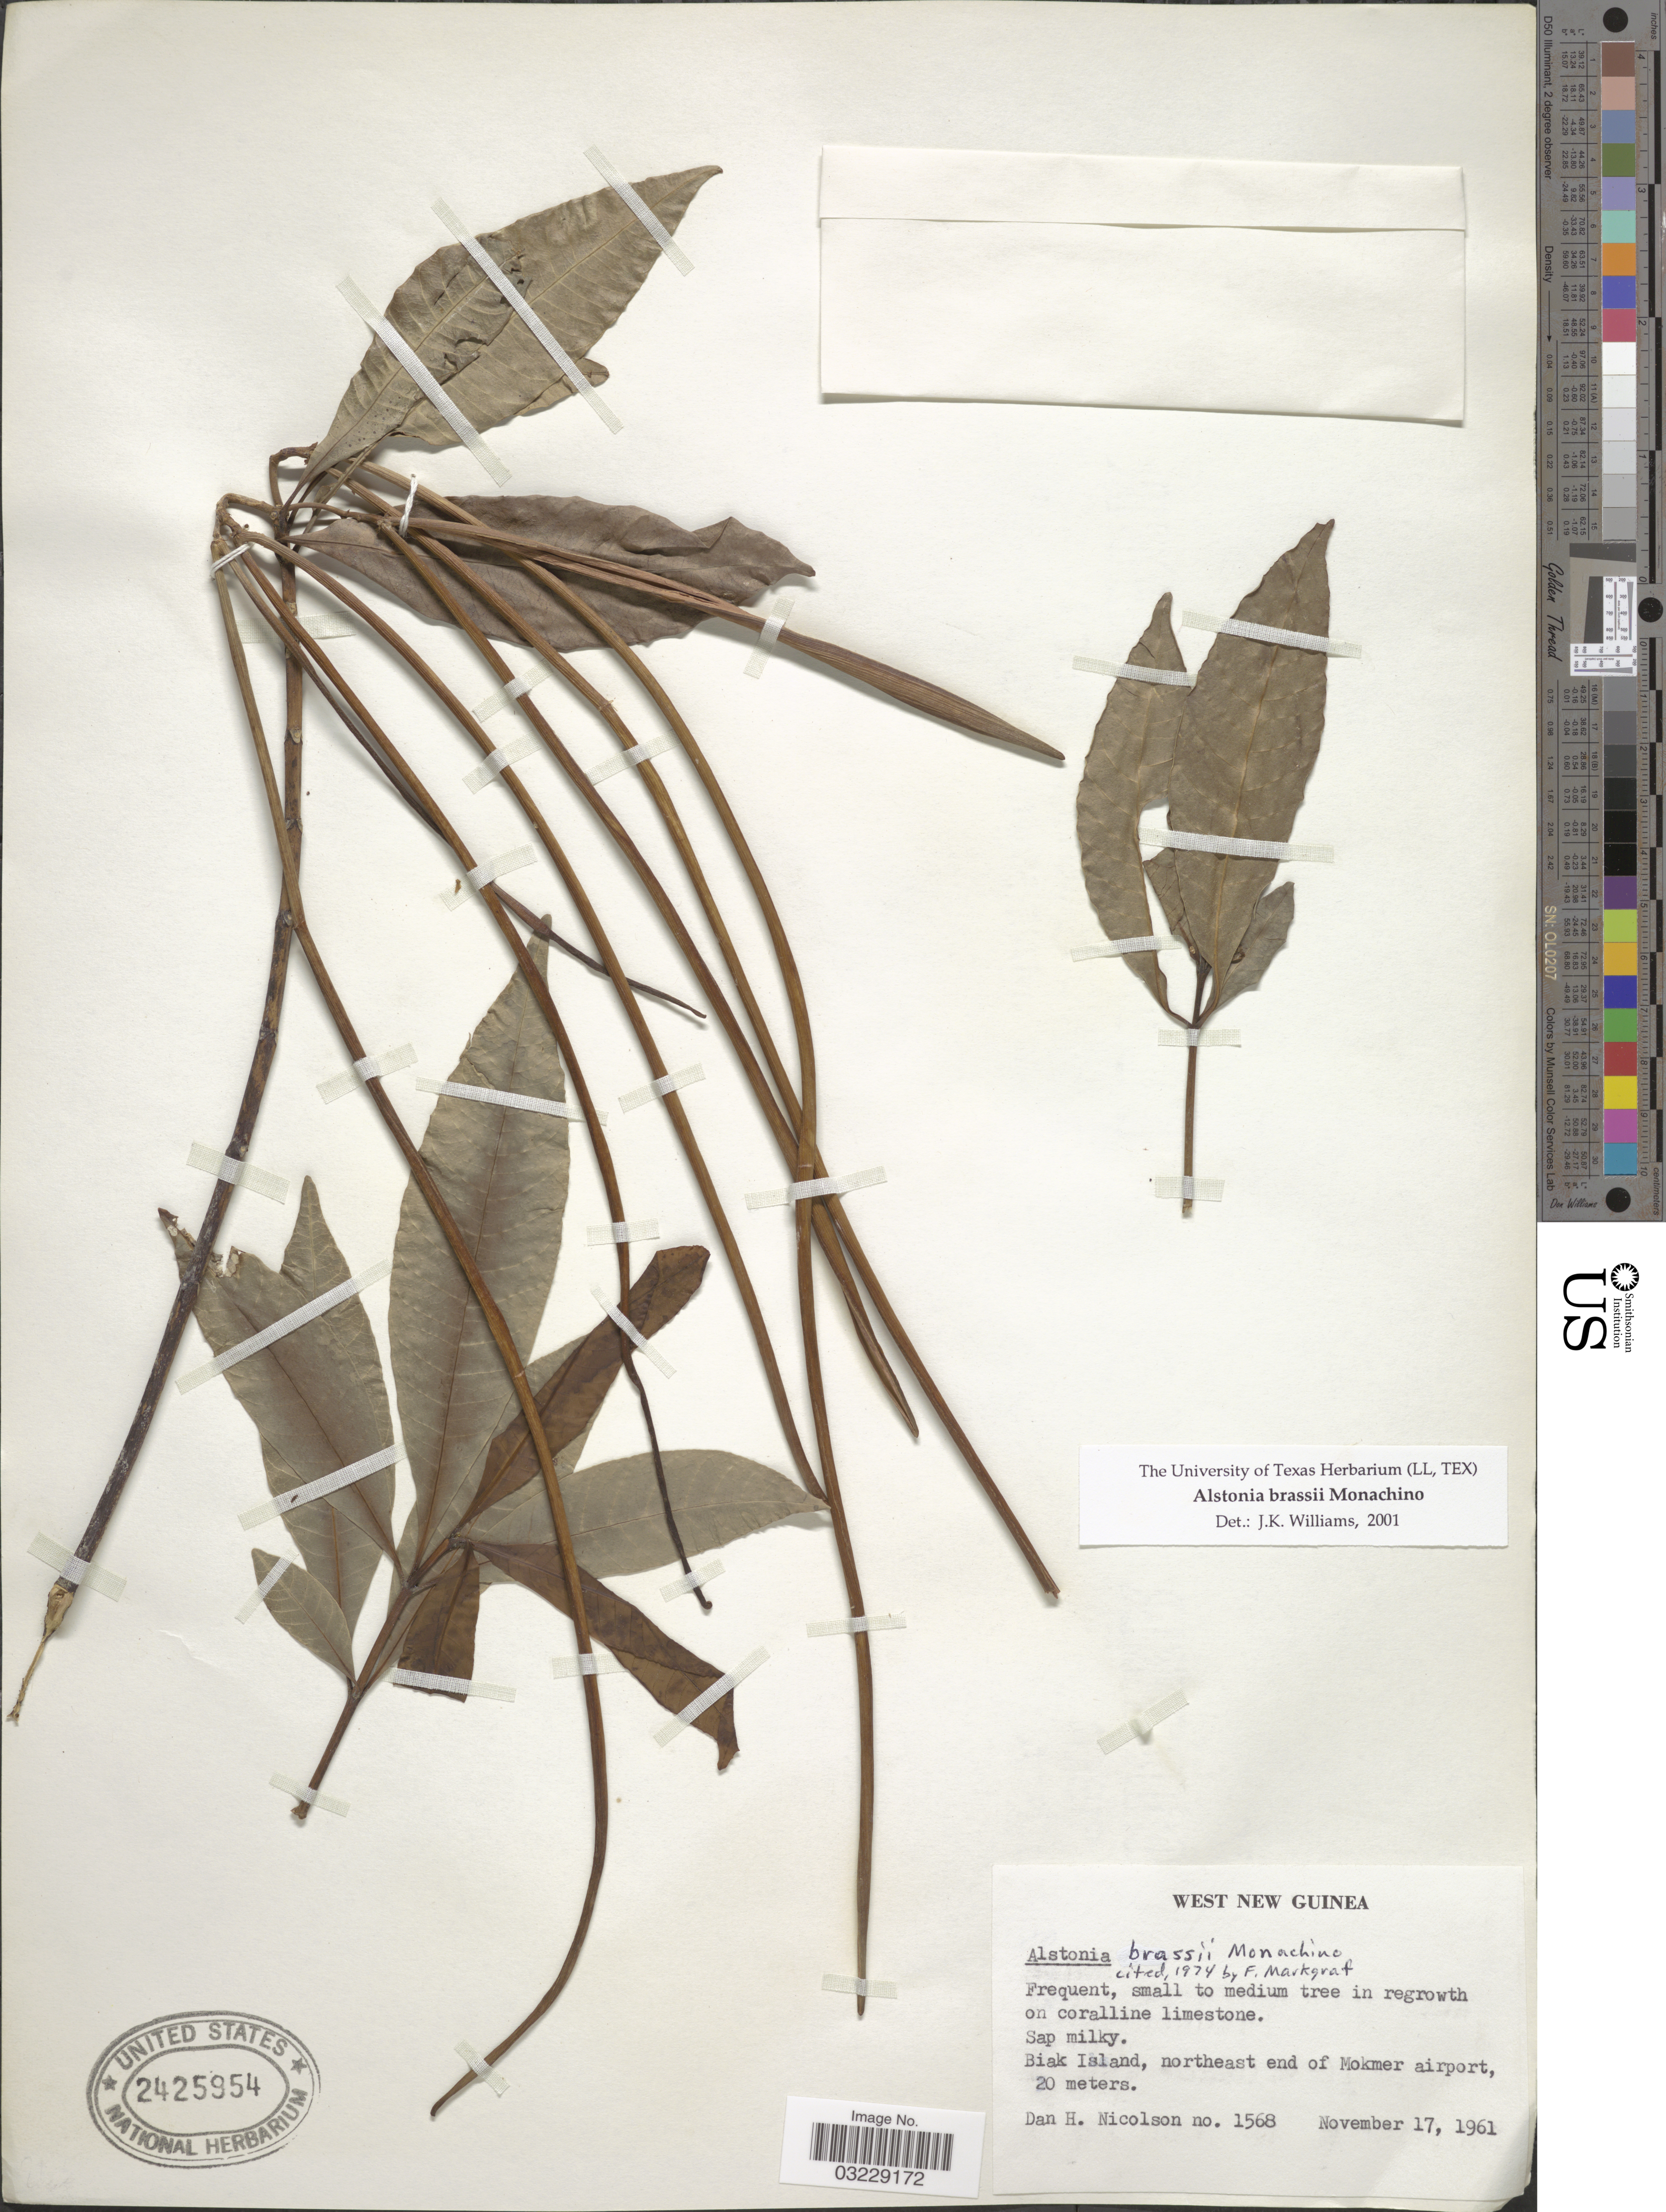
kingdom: Plantae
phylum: Tracheophyta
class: Magnoliopsida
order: Gentianales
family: Apocynaceae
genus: Alstonia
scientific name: Alstonia brassii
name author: Monach.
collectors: D. H. Nicolson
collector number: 1568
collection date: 1961-11-17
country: Indonesia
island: New Guinea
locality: West New Guinea. Biak Island, northeast end of Mokmer airport.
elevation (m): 20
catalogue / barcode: US 2425954